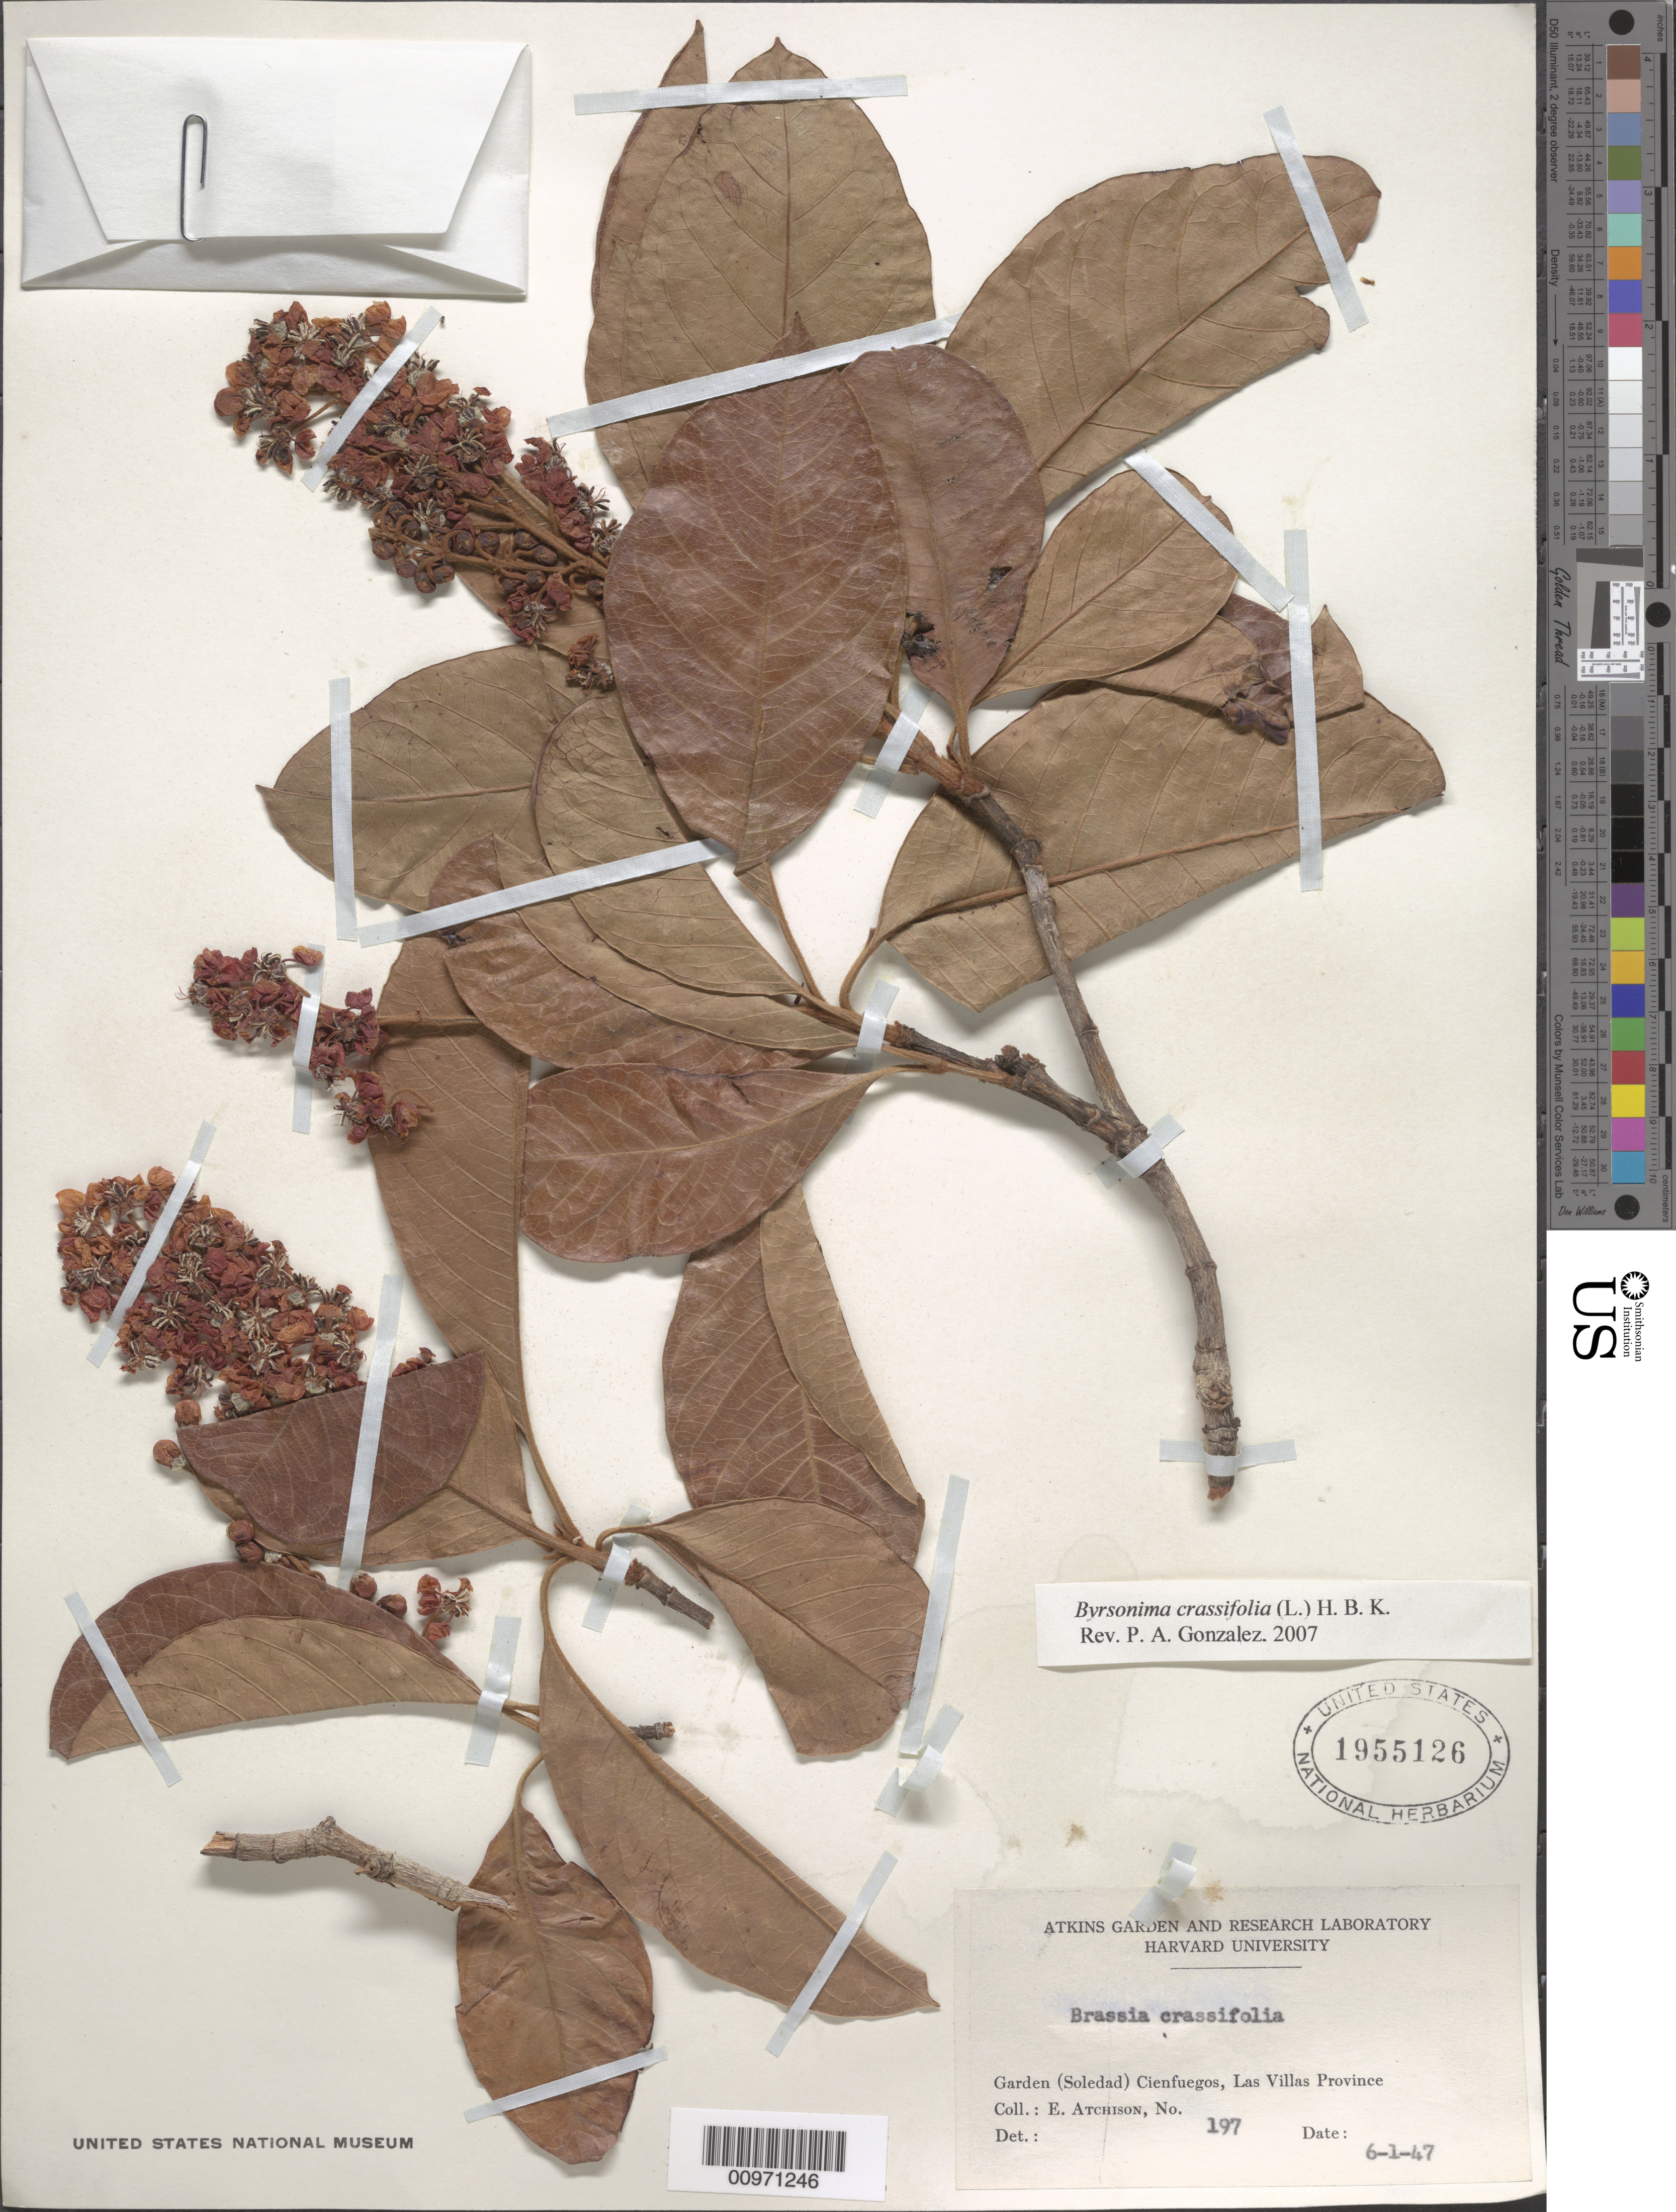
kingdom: Plantae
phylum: Tracheophyta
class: Magnoliopsida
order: Malpighiales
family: Malpighiaceae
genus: Byrsonima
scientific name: Byrsonima crassifolia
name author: (L.) Kunth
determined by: González, P. A.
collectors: E. Atchison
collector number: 197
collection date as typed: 06 Jan 1947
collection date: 1947-01-06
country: Cuba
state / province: Cienfuegos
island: Cuba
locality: Garden (Soledad) Cienfuegos, Las Villas Province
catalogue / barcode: US 1955126